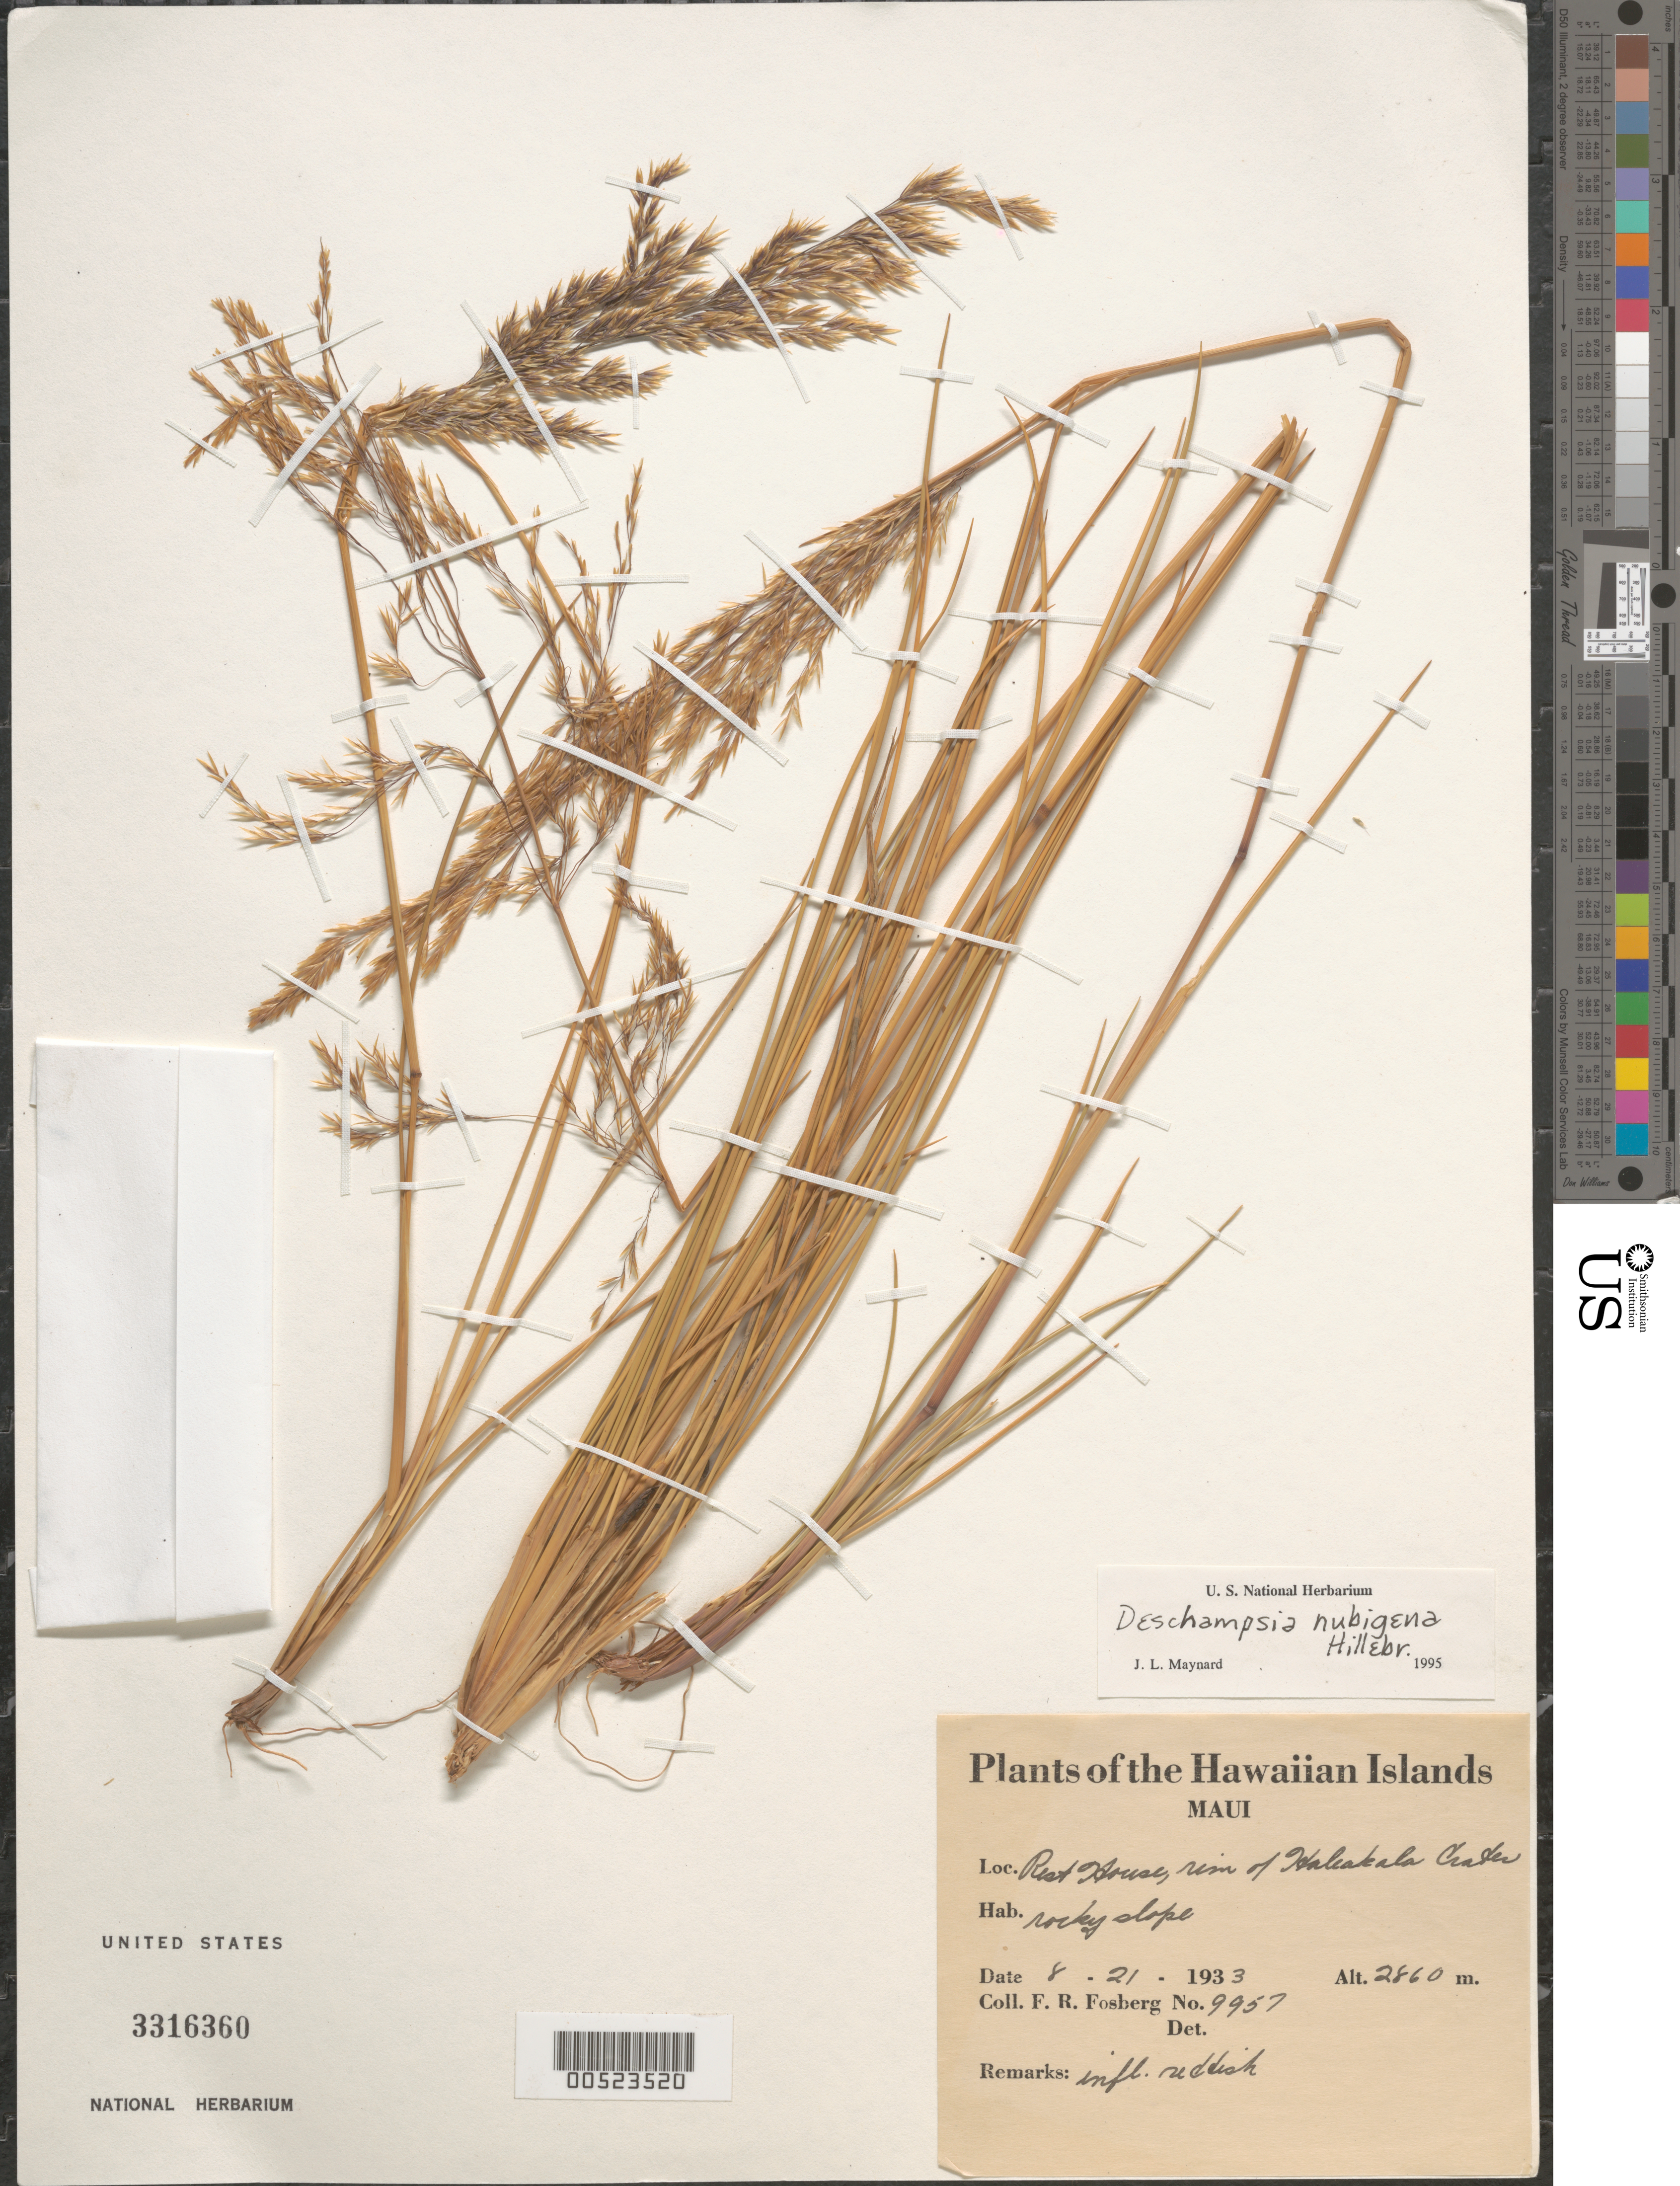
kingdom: Plantae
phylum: Tracheophyta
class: Liliopsida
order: Poales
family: Poaceae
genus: Deschampsia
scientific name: Deschampsia nubigena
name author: Hillebr.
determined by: Maynard, J. L.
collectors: F. R. Fosberg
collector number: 9957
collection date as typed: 21 Aug 1933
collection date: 1933-08-21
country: United States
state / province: Hawaii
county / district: Maui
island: Maui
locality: Rest House, rim of Haleakala Crater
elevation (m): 2860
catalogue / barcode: US 3316360